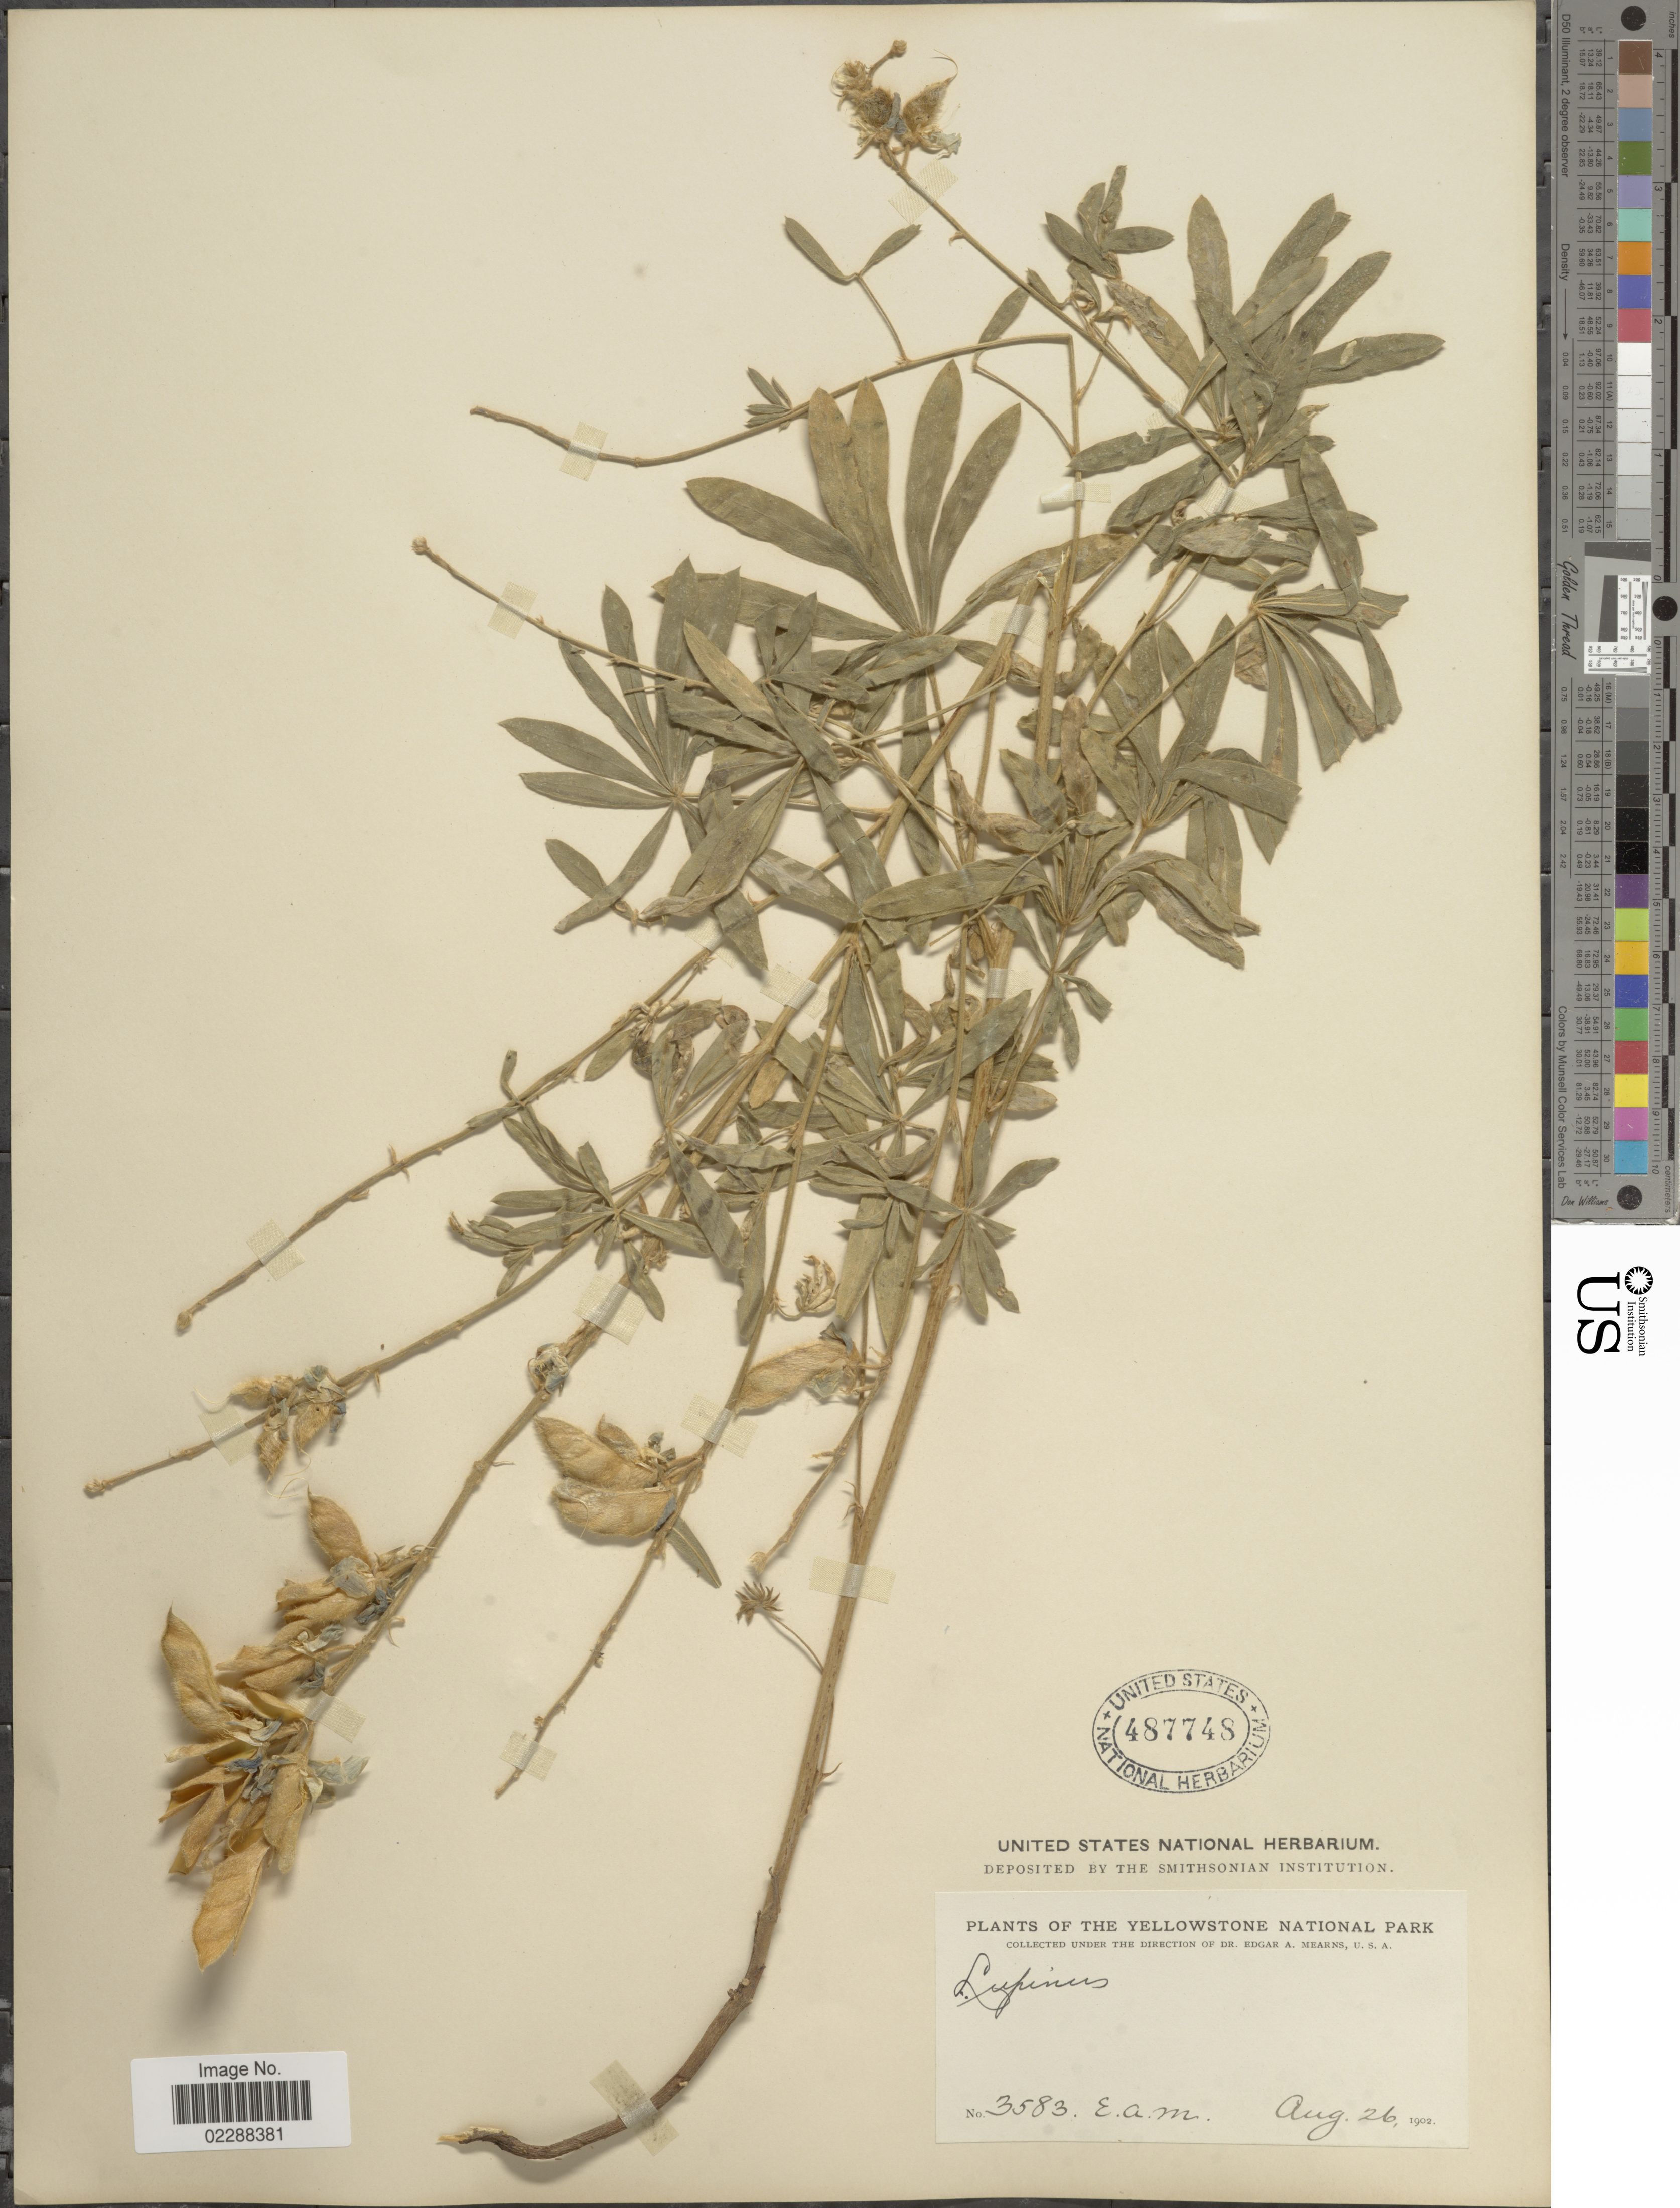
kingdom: Plantae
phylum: Tracheophyta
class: Magnoliopsida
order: Fabales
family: Fabaceae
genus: Lupinus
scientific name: Lupinus sp.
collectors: E. A. Mearns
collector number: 3583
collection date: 1902-08-26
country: United States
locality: The Yellowstone National Park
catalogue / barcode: US 487748